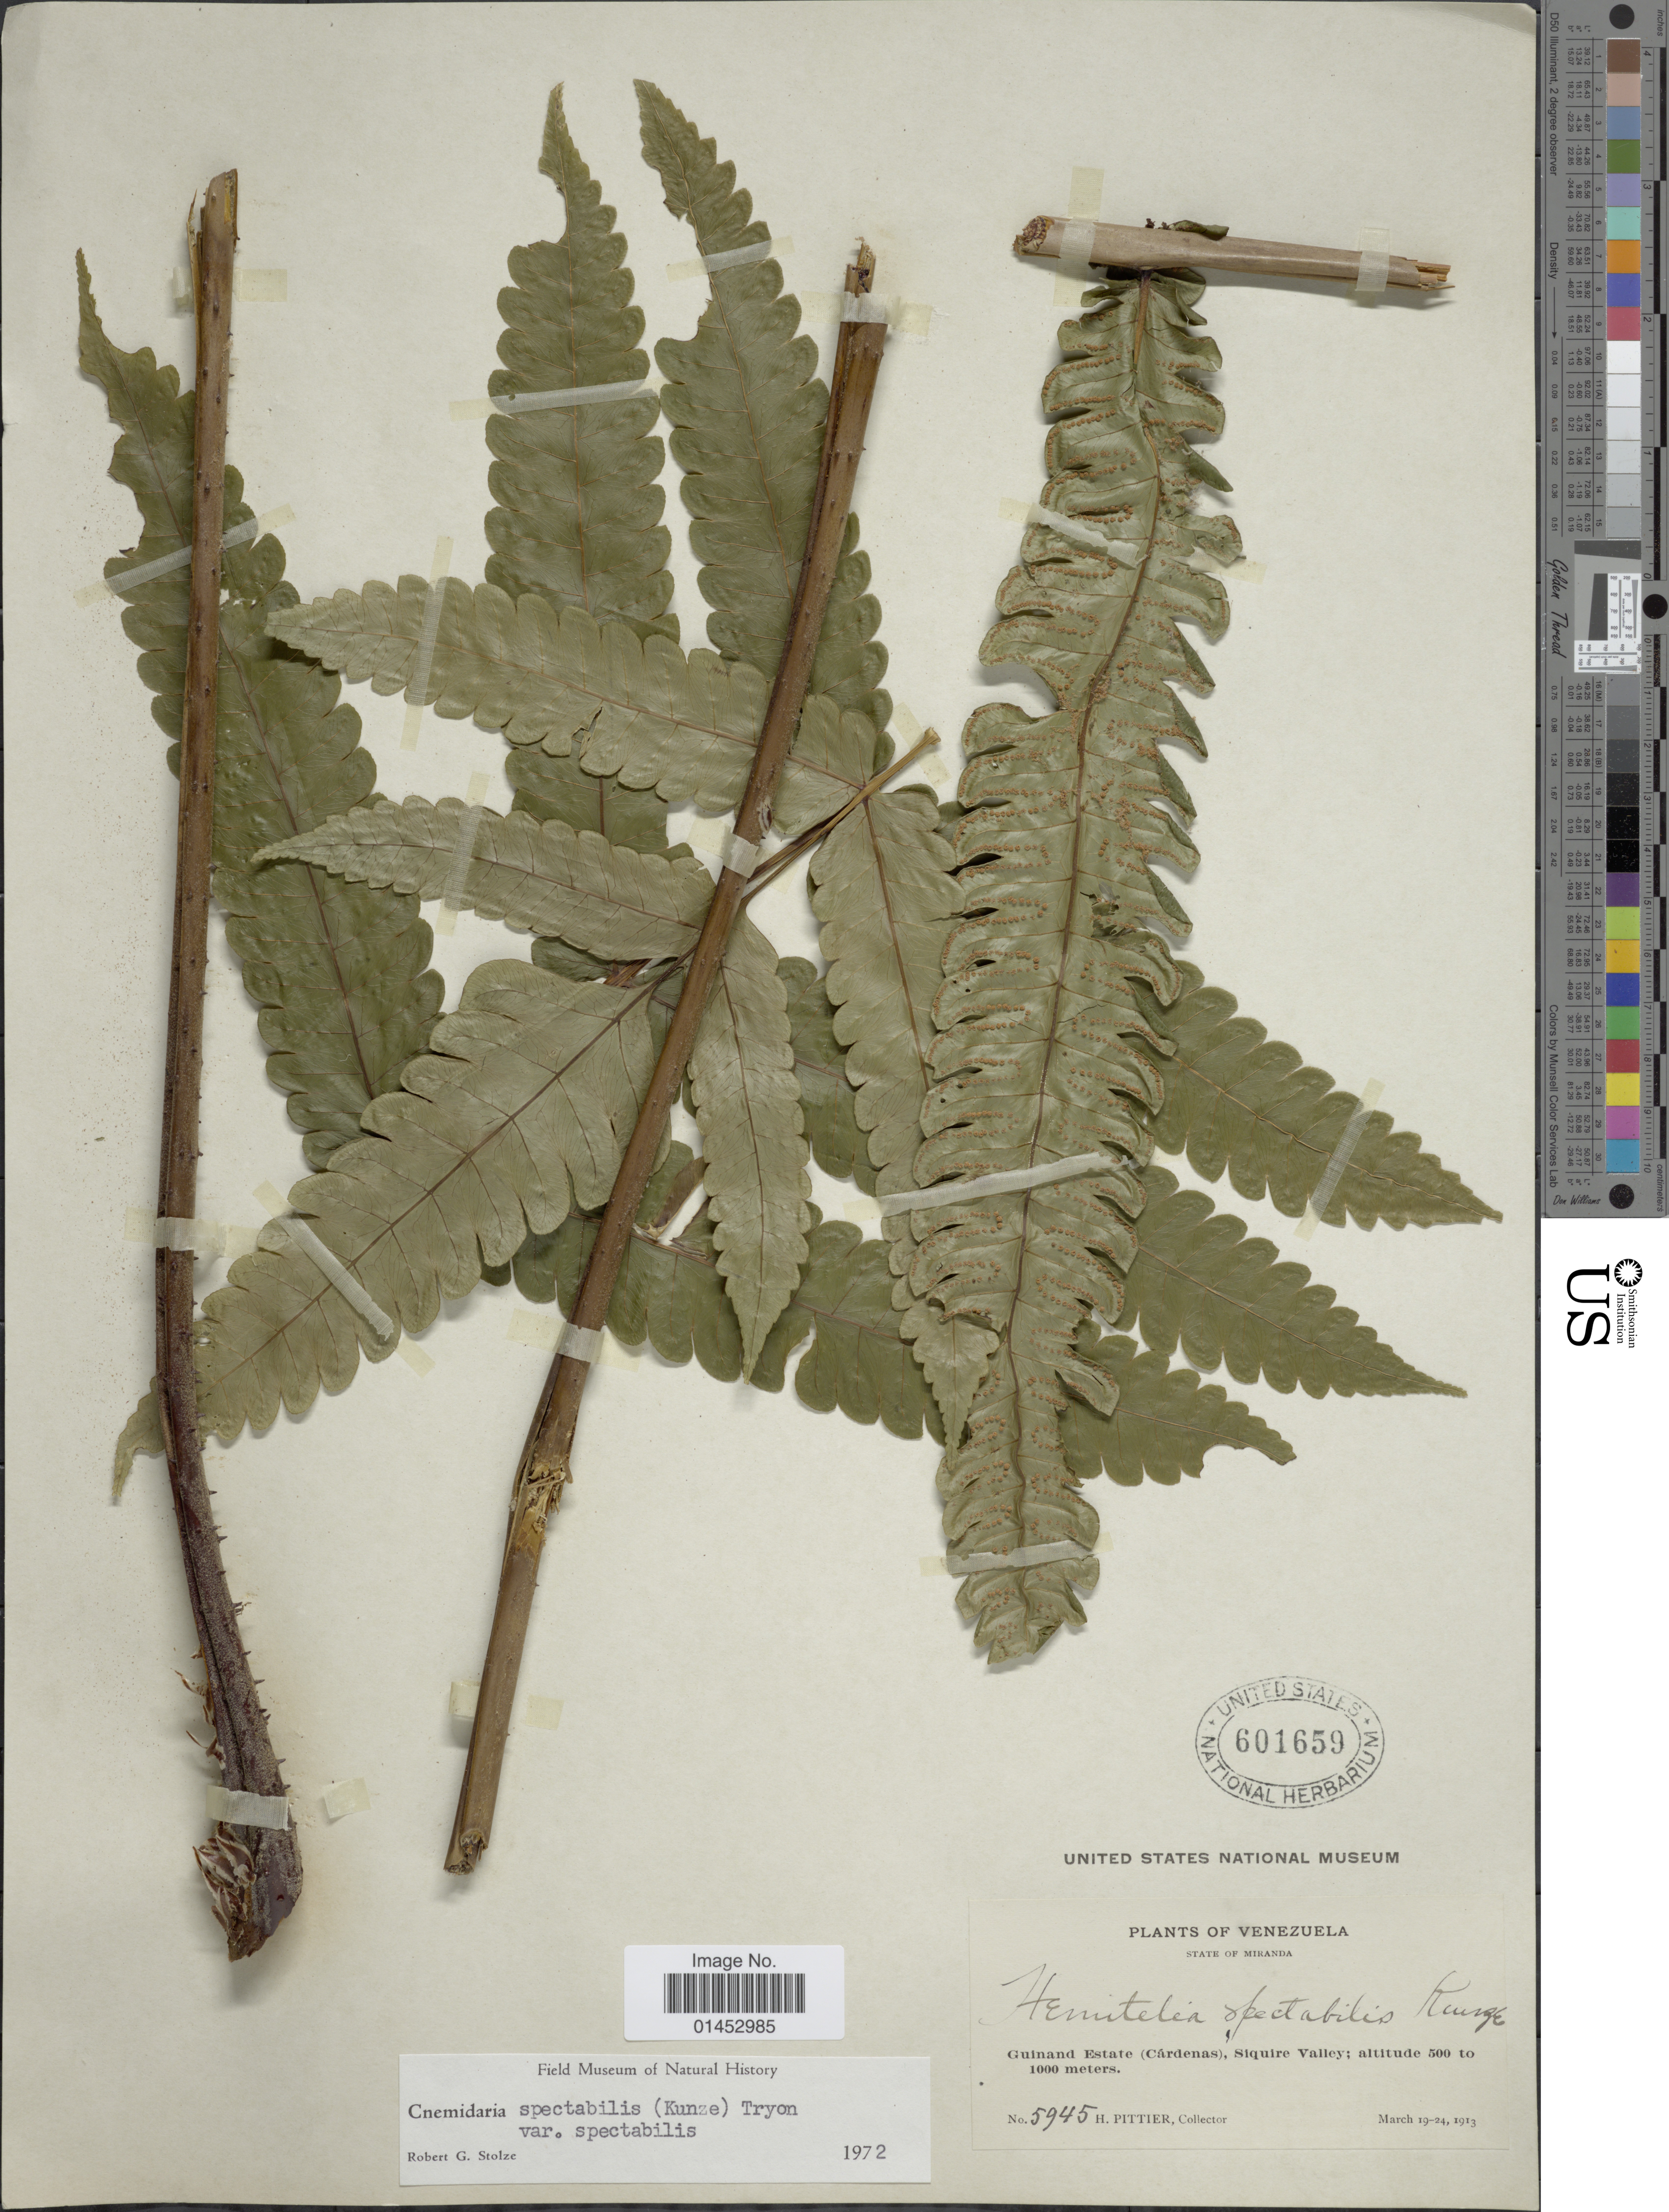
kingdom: Plantae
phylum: Tracheophyta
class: Polypodiopsida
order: Cyatheales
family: Cyatheaceae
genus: Cyathea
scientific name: Cyathea spectabilis var. spectabilis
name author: (Kunze) Domin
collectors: H. F. Pittier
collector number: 5945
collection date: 1913-03-19/1913-03-24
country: Venezuela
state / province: Miranda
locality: Guinand Estate (Cárdenas), Siquire Valley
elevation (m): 500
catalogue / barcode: US 601659